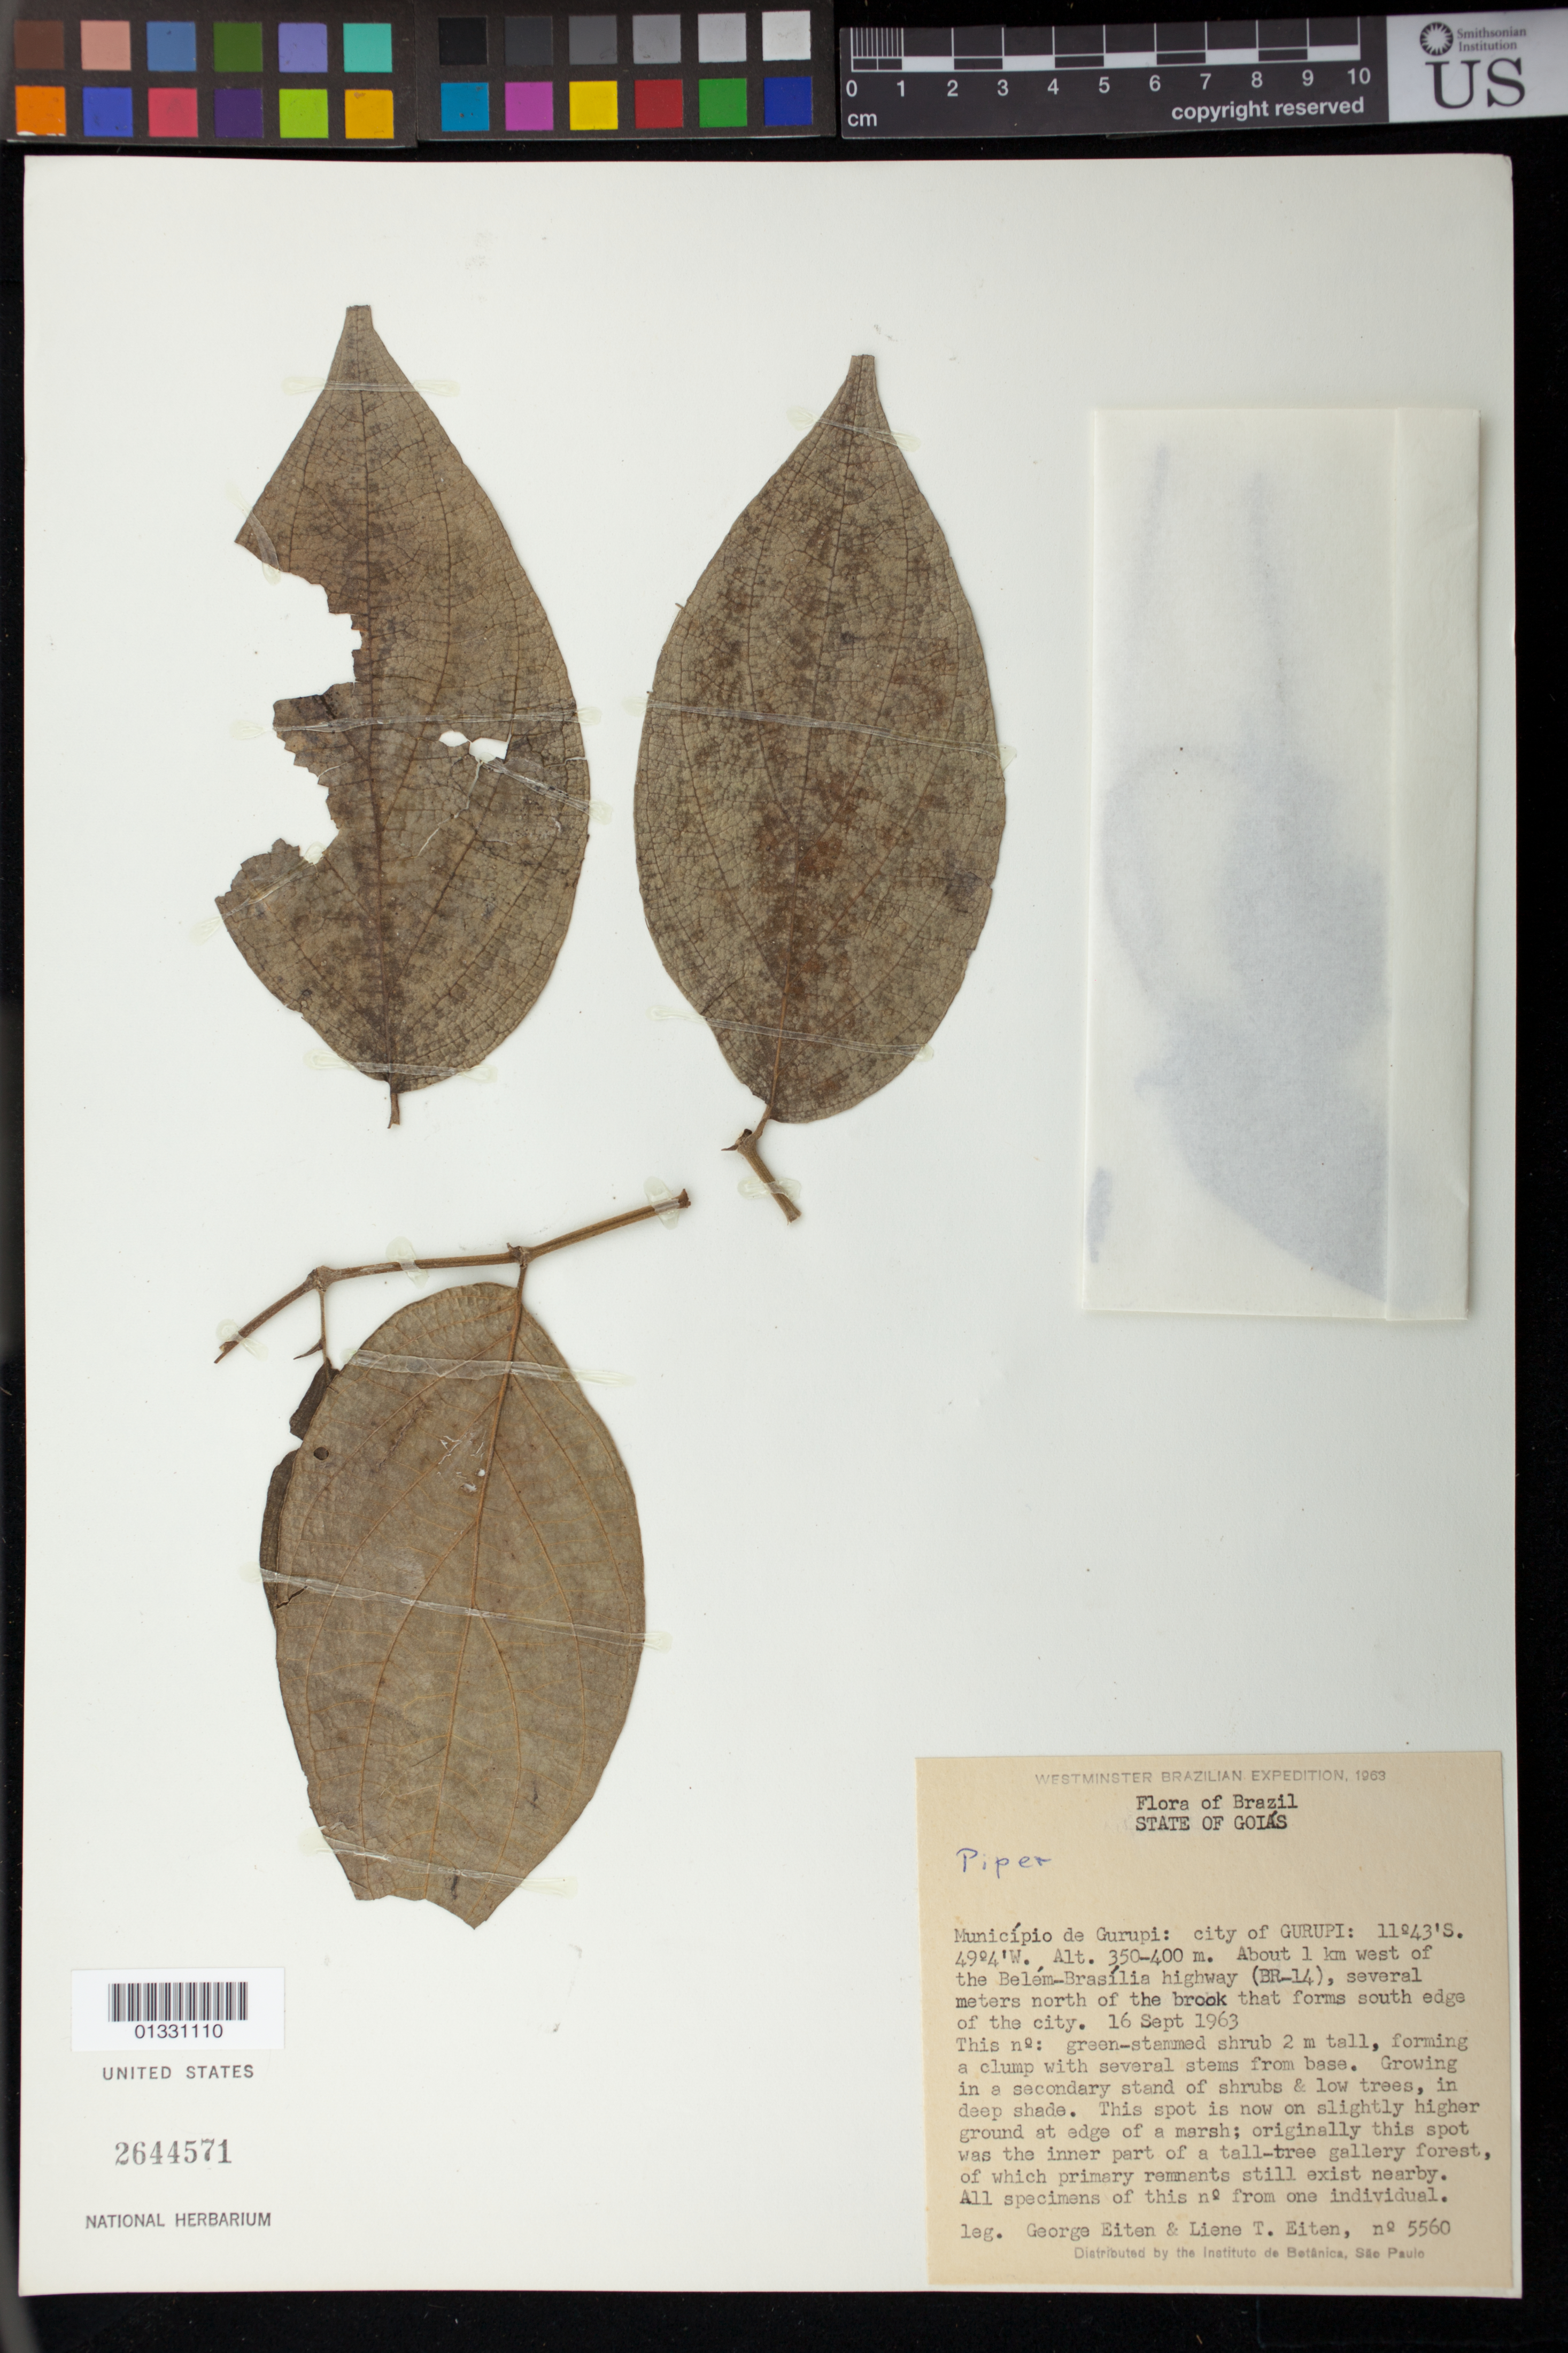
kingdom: Plantae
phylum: Tracheophyta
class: Magnoliopsida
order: Piperales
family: Piperaceae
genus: Piper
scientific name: Piper sp.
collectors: G. Eiten & L. T. Eiten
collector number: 5560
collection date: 1963-09-16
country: Brazil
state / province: Tocantins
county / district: Gurupi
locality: Município de Gurupi: city of Gurupi. About 1 Km west of the Belém-Brasília highway (BR-14)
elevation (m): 350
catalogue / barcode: US 2644571